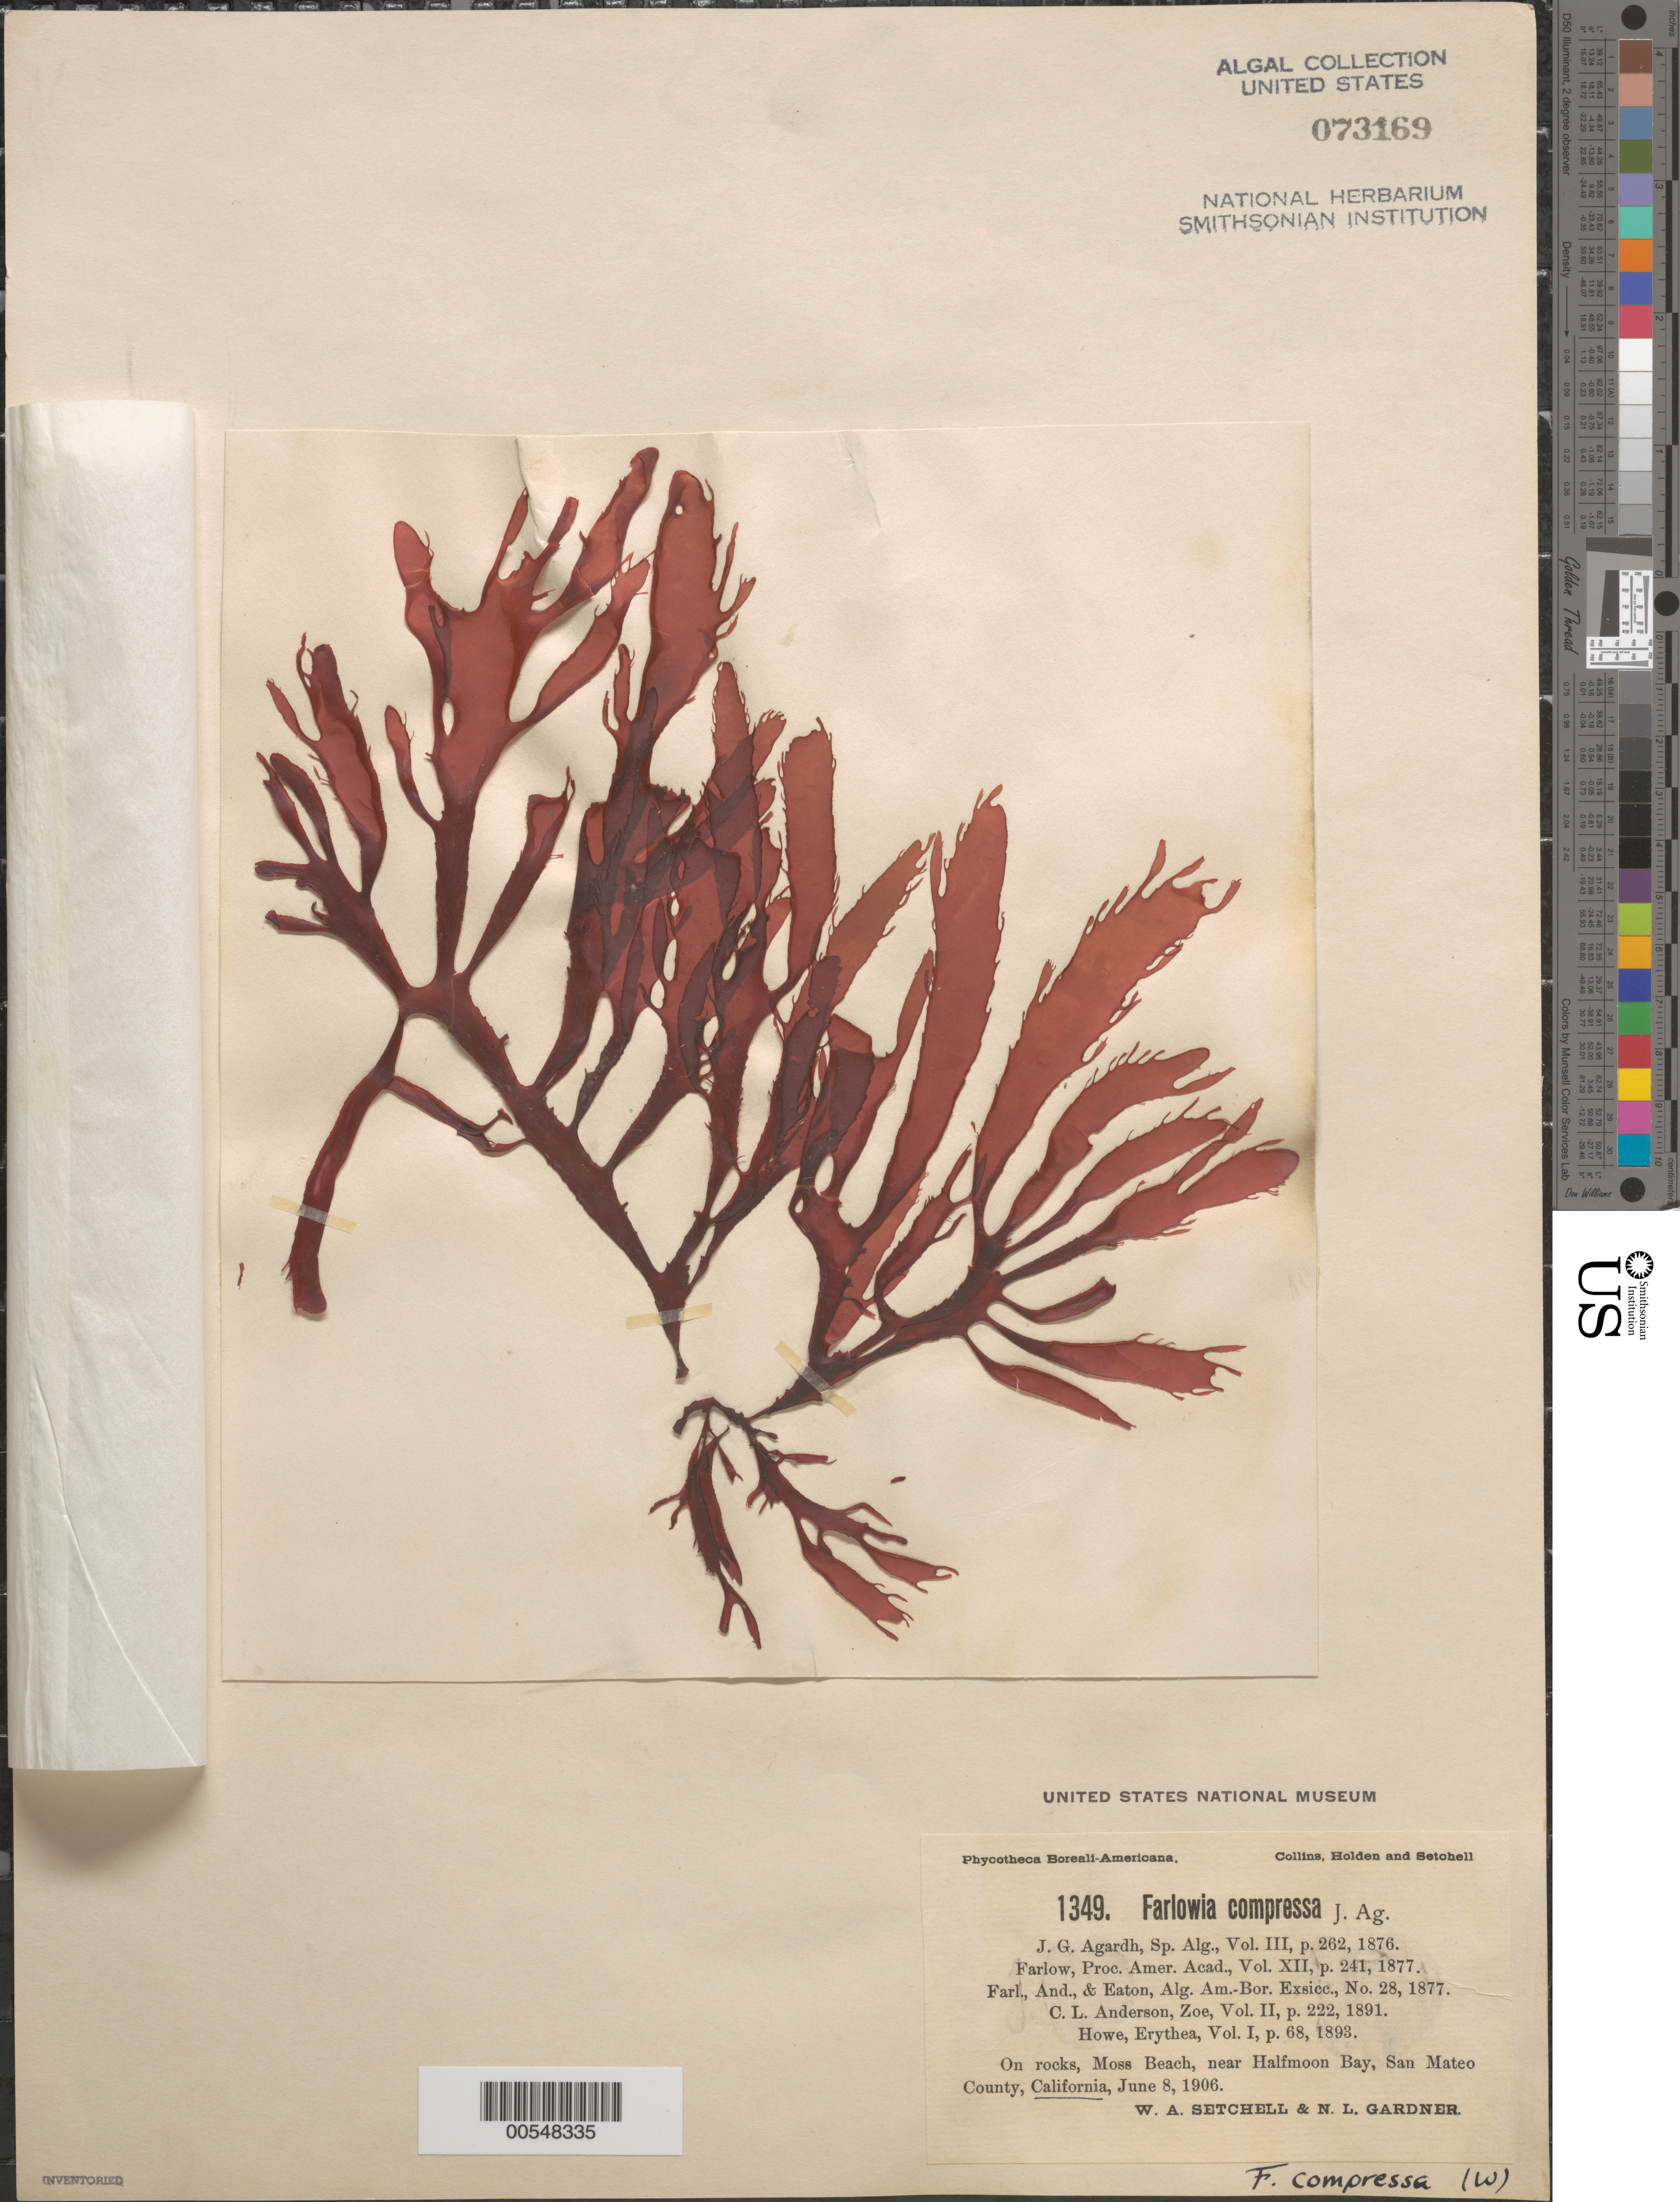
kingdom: Plantae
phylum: Rhodophyta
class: Florideophyceae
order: Gigartinales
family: Dumontiaceae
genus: Farlowia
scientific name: Farlowia compressa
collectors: W. Setchell & N. Gardner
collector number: PB-A 1349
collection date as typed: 08 Jun 1906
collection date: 1906-06-08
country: United States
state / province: California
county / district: San Mateo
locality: Moss Beach, near Half Moon Bay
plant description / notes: Collins, Holden & Setchell, Phycotheca Boreali-Americana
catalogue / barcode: US 73169